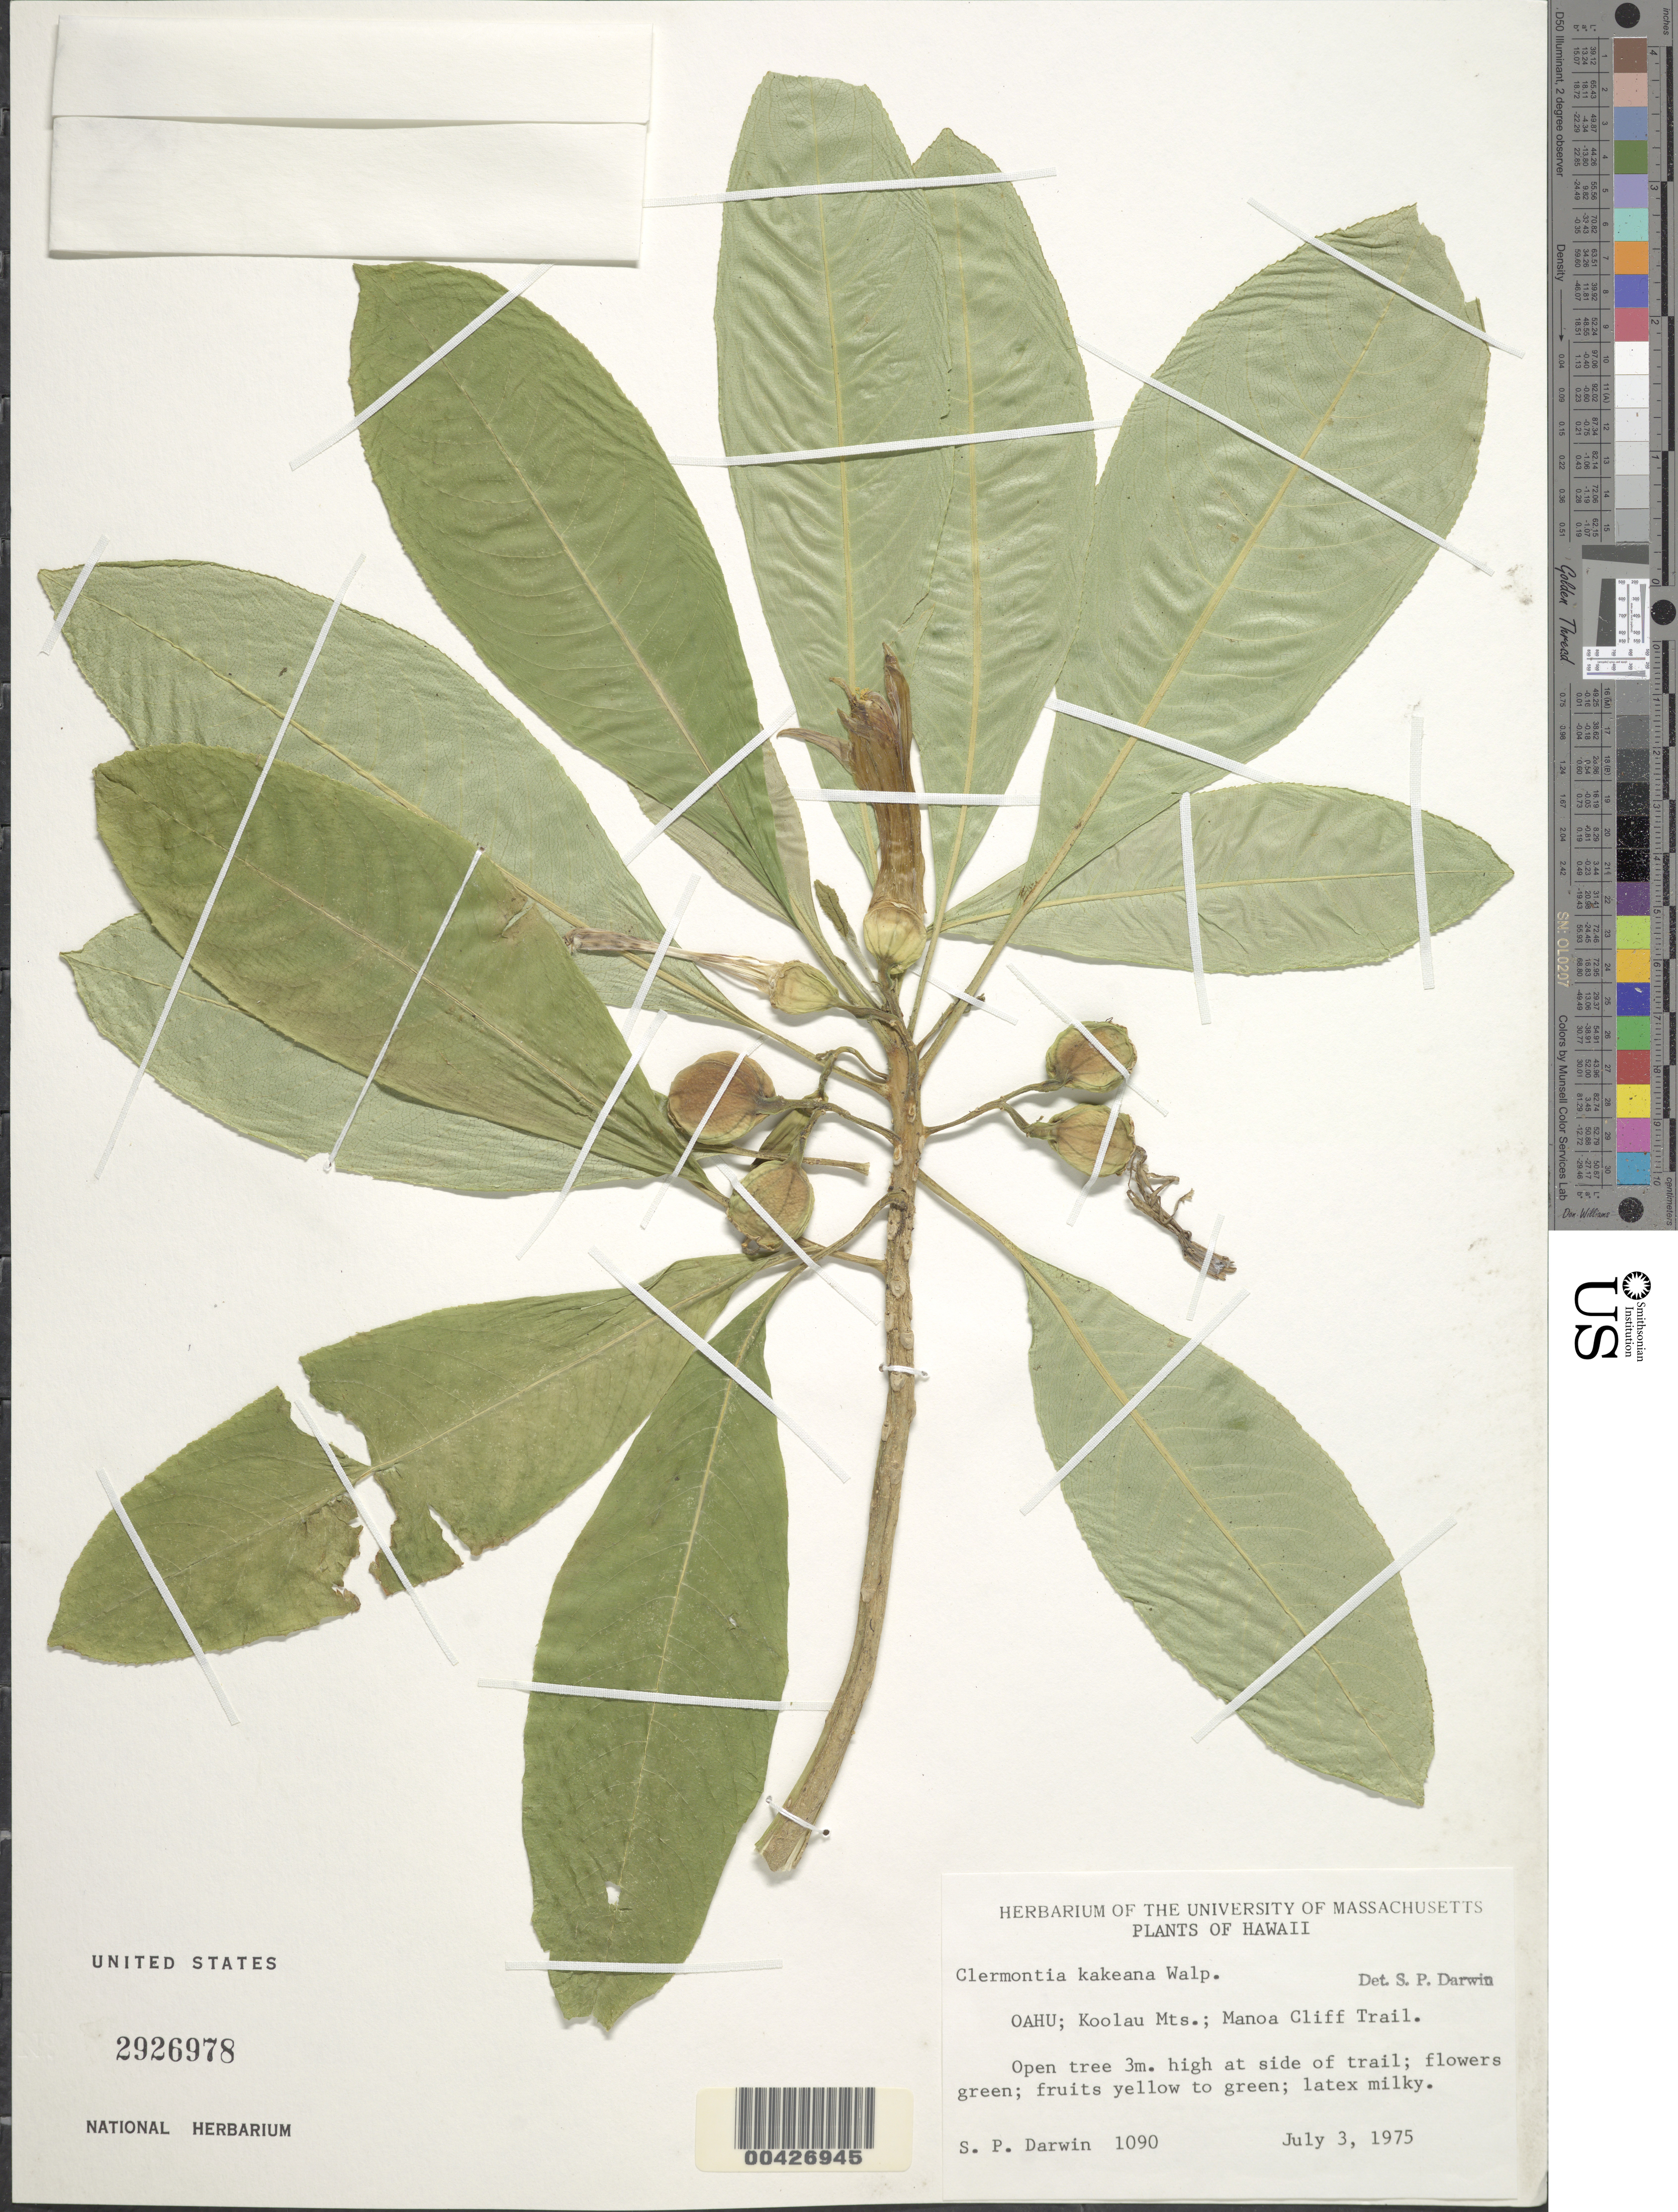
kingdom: Plantae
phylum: Tracheophyta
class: Magnoliopsida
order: Asterales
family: Campanulaceae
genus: Clermontia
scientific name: Clermontia kakeana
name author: Meyen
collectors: S. P. Darwin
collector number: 1090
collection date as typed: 3 Jul 1975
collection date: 1975-07-03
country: United States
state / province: Hawaii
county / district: Honolulu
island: Oahu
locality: Koolau Mountains, Manoa Cliff Trail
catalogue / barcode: US 2926978